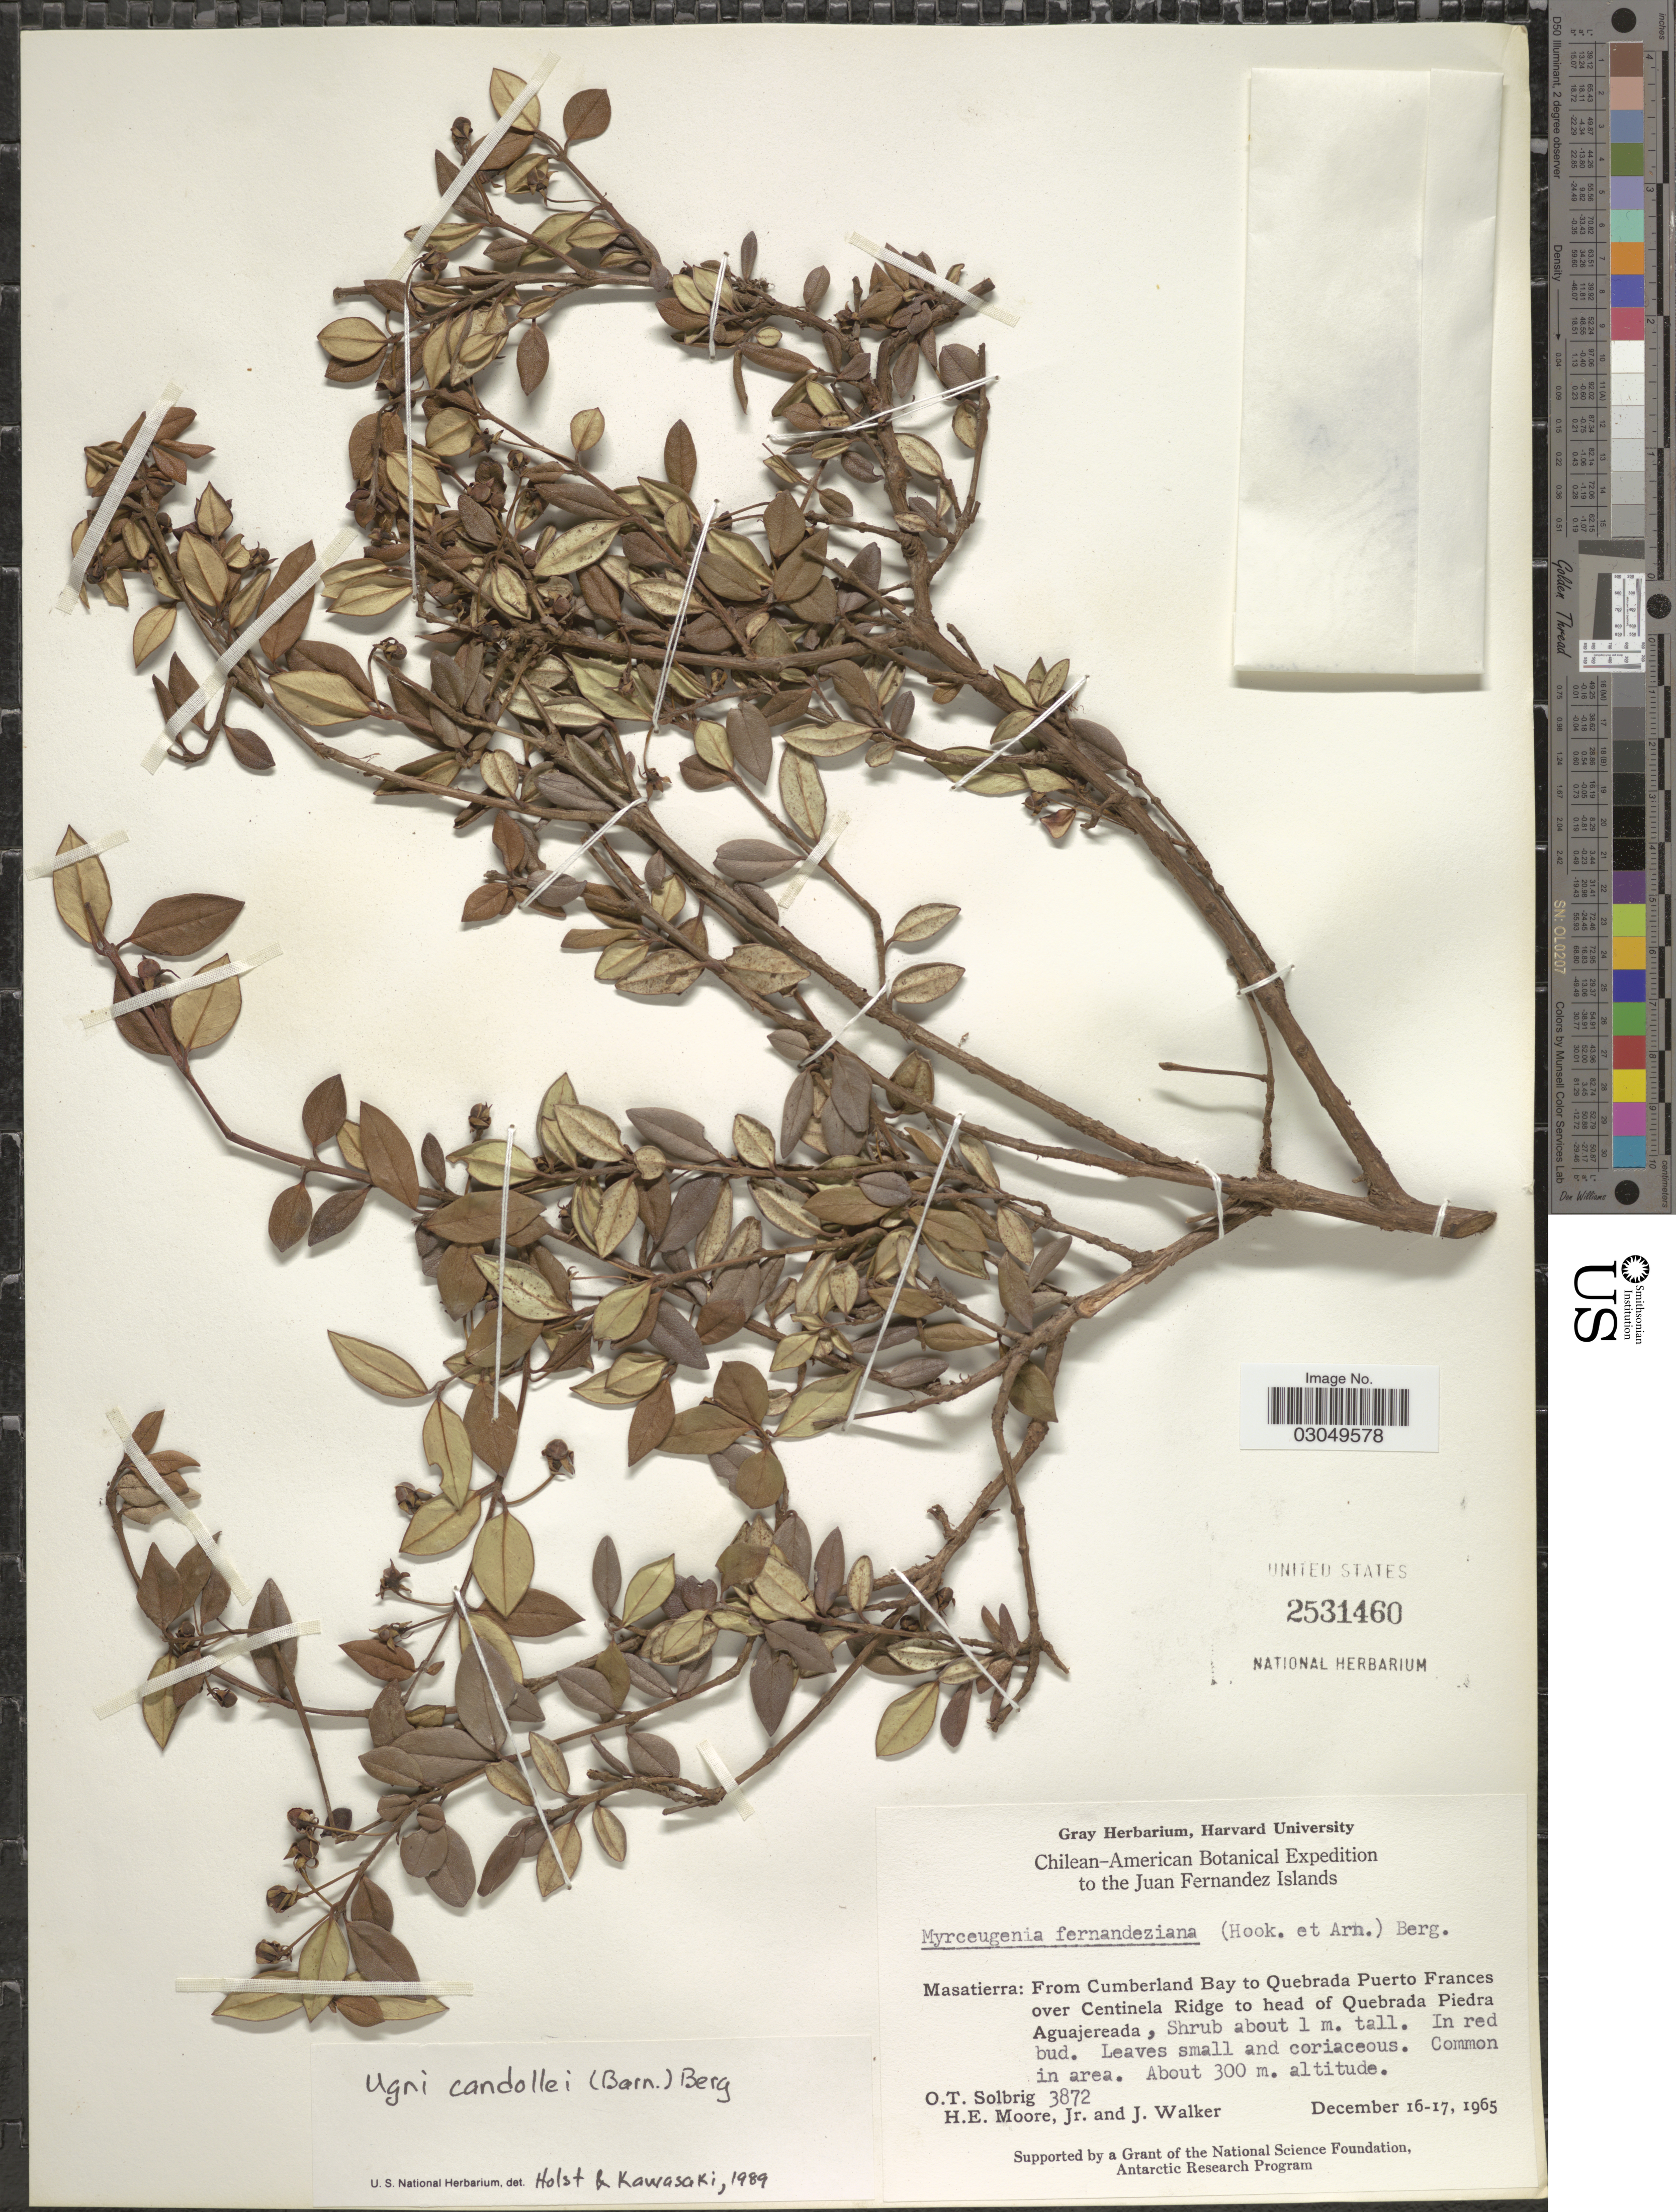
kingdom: Plantae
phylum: Tracheophyta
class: Magnoliopsida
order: Myrtales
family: Myrtaceae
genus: Ugni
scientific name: Ugni candollei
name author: (Barnéoud) O. Berg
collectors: O. T. Solbrig, H. Moore & J. Walker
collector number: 3872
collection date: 1965-12-16/1965-12-17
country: Chile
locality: Juan Fernandez Islands, Masatierra: From Cumberland Bay to Quebrada Puerto Frances over Centinela Ridge to head of Quebrada Piedra Aguajereada.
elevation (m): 300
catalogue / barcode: US 2531460